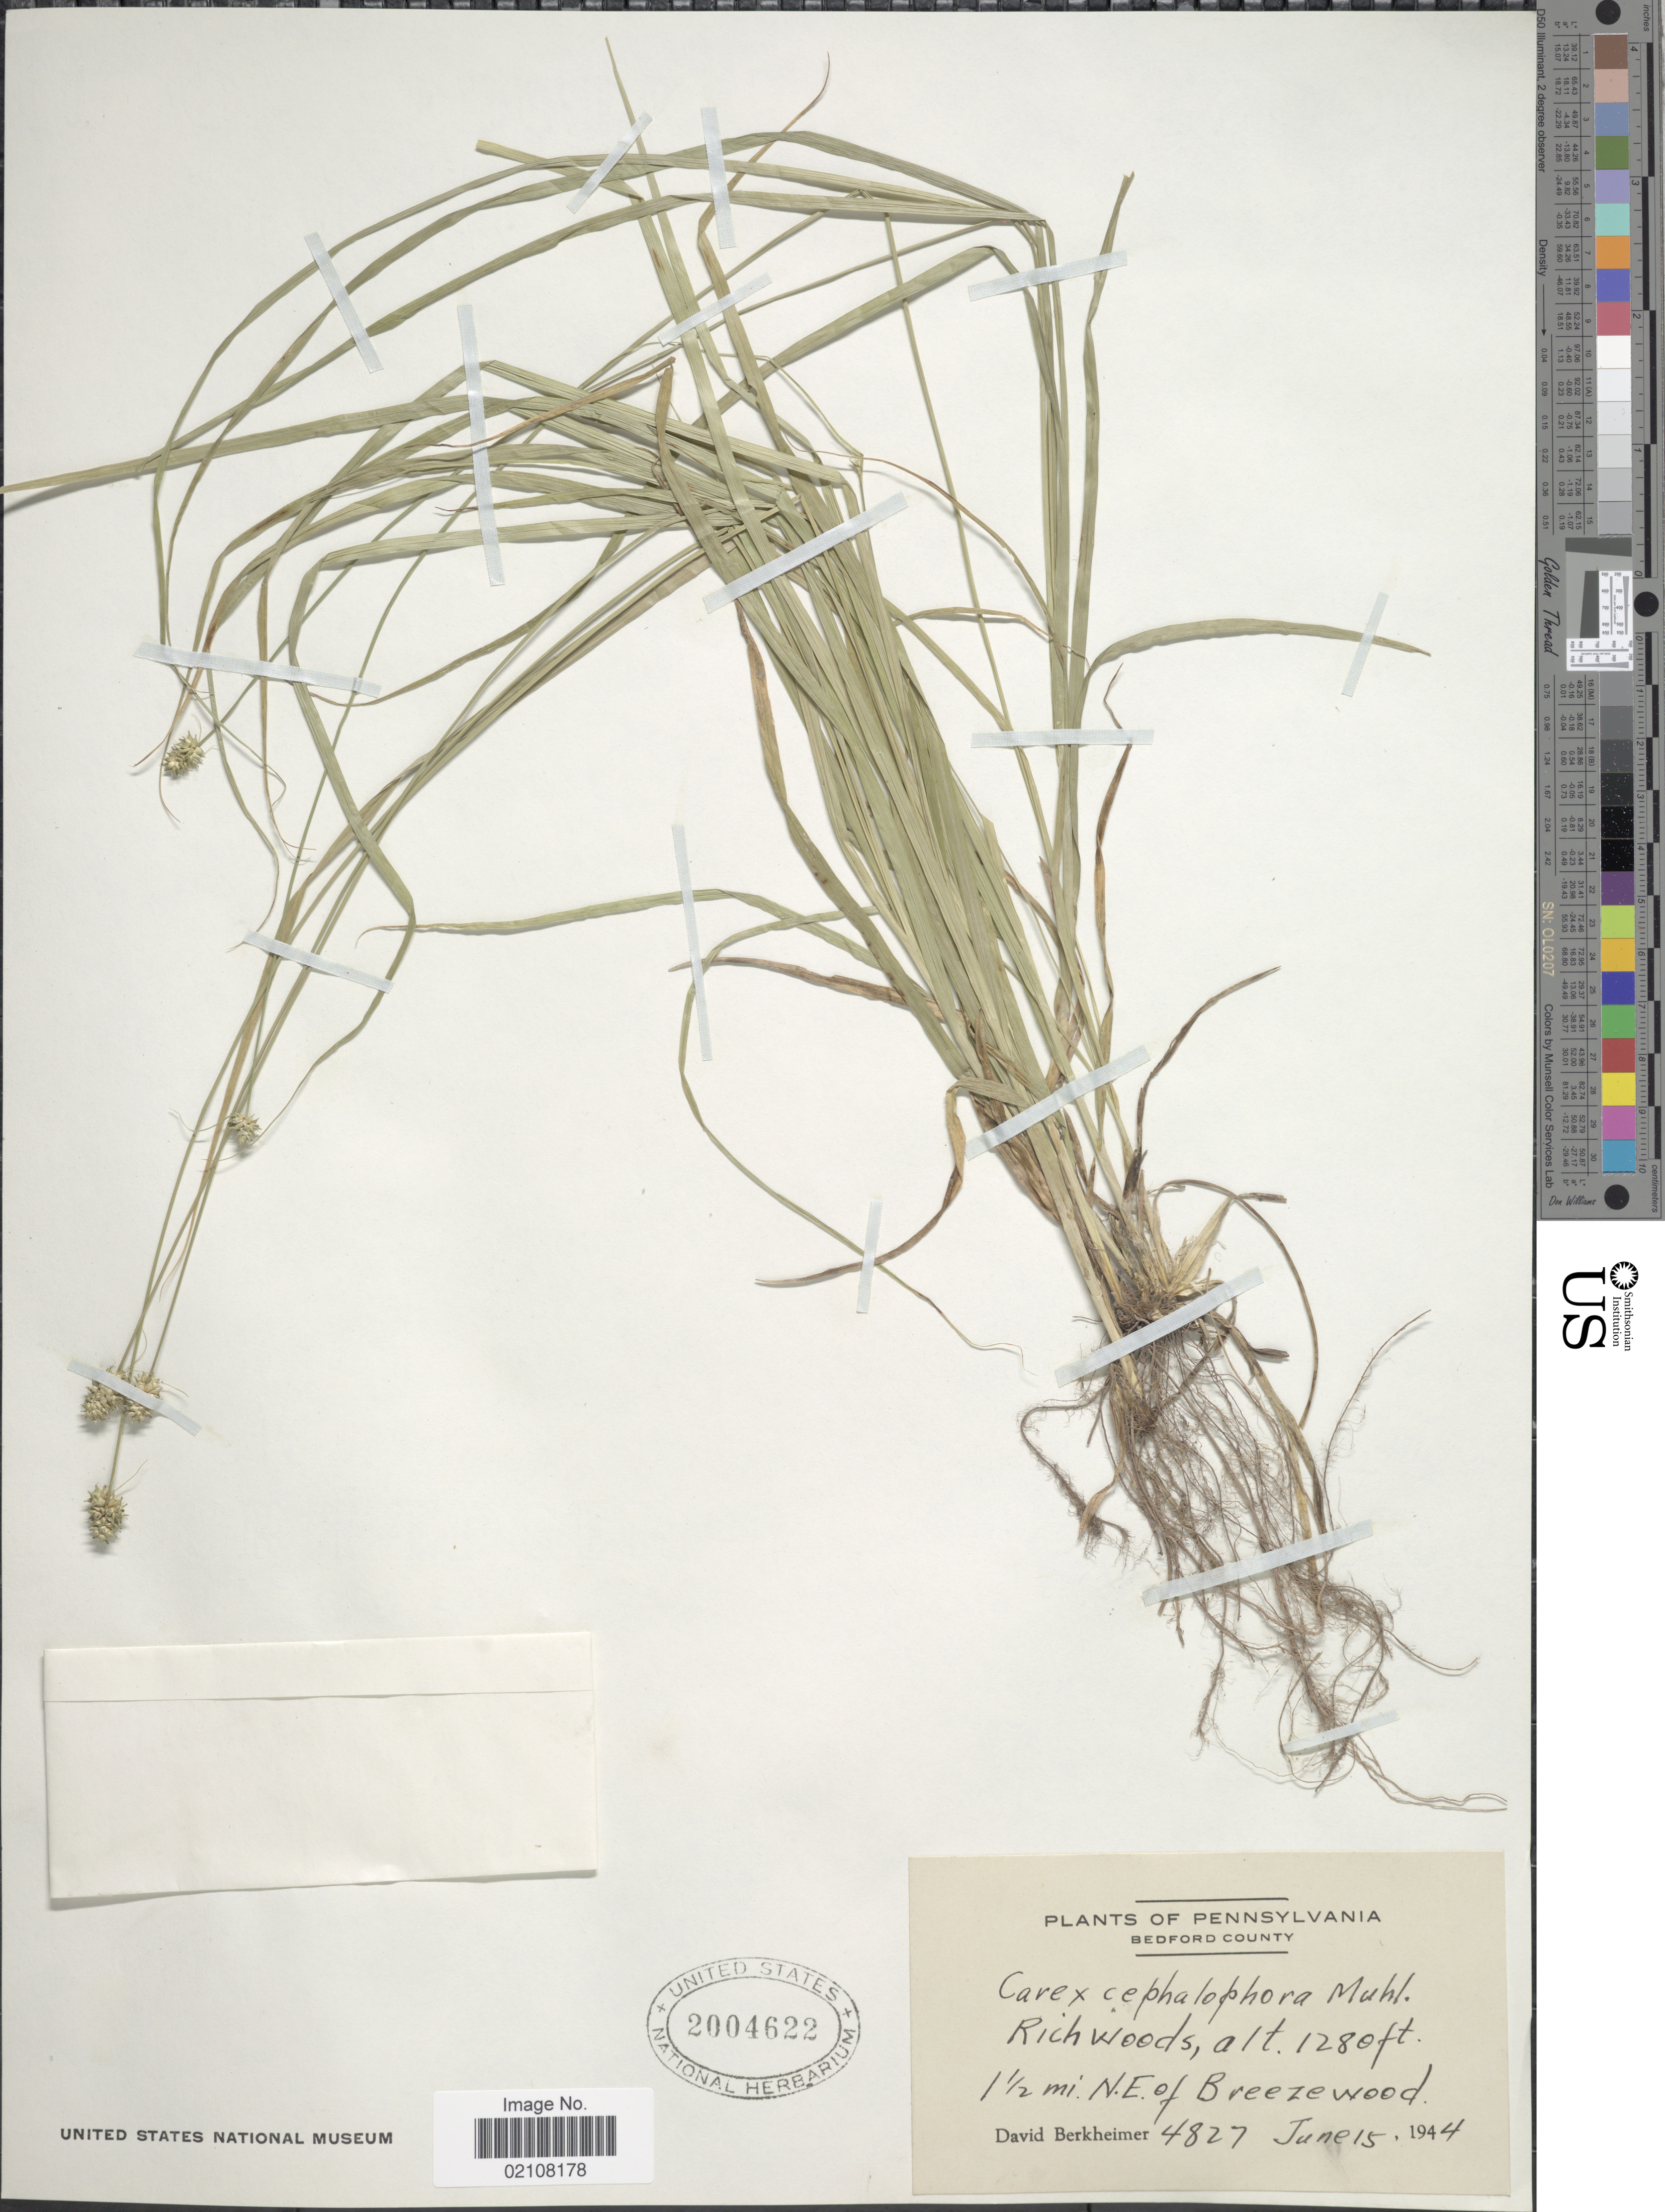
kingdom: Plantae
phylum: Tracheophyta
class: Liliopsida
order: Poales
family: Cyperaceae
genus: Carex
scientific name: Carex cephalophora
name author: Muhl. ex Willd.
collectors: D. Berkheimer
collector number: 4827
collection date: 1994-06-15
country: United States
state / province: Pennsylvania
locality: Bedford County, Richwoods, 1 1/2 mi, N.E. of Breezewood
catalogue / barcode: US 2004622